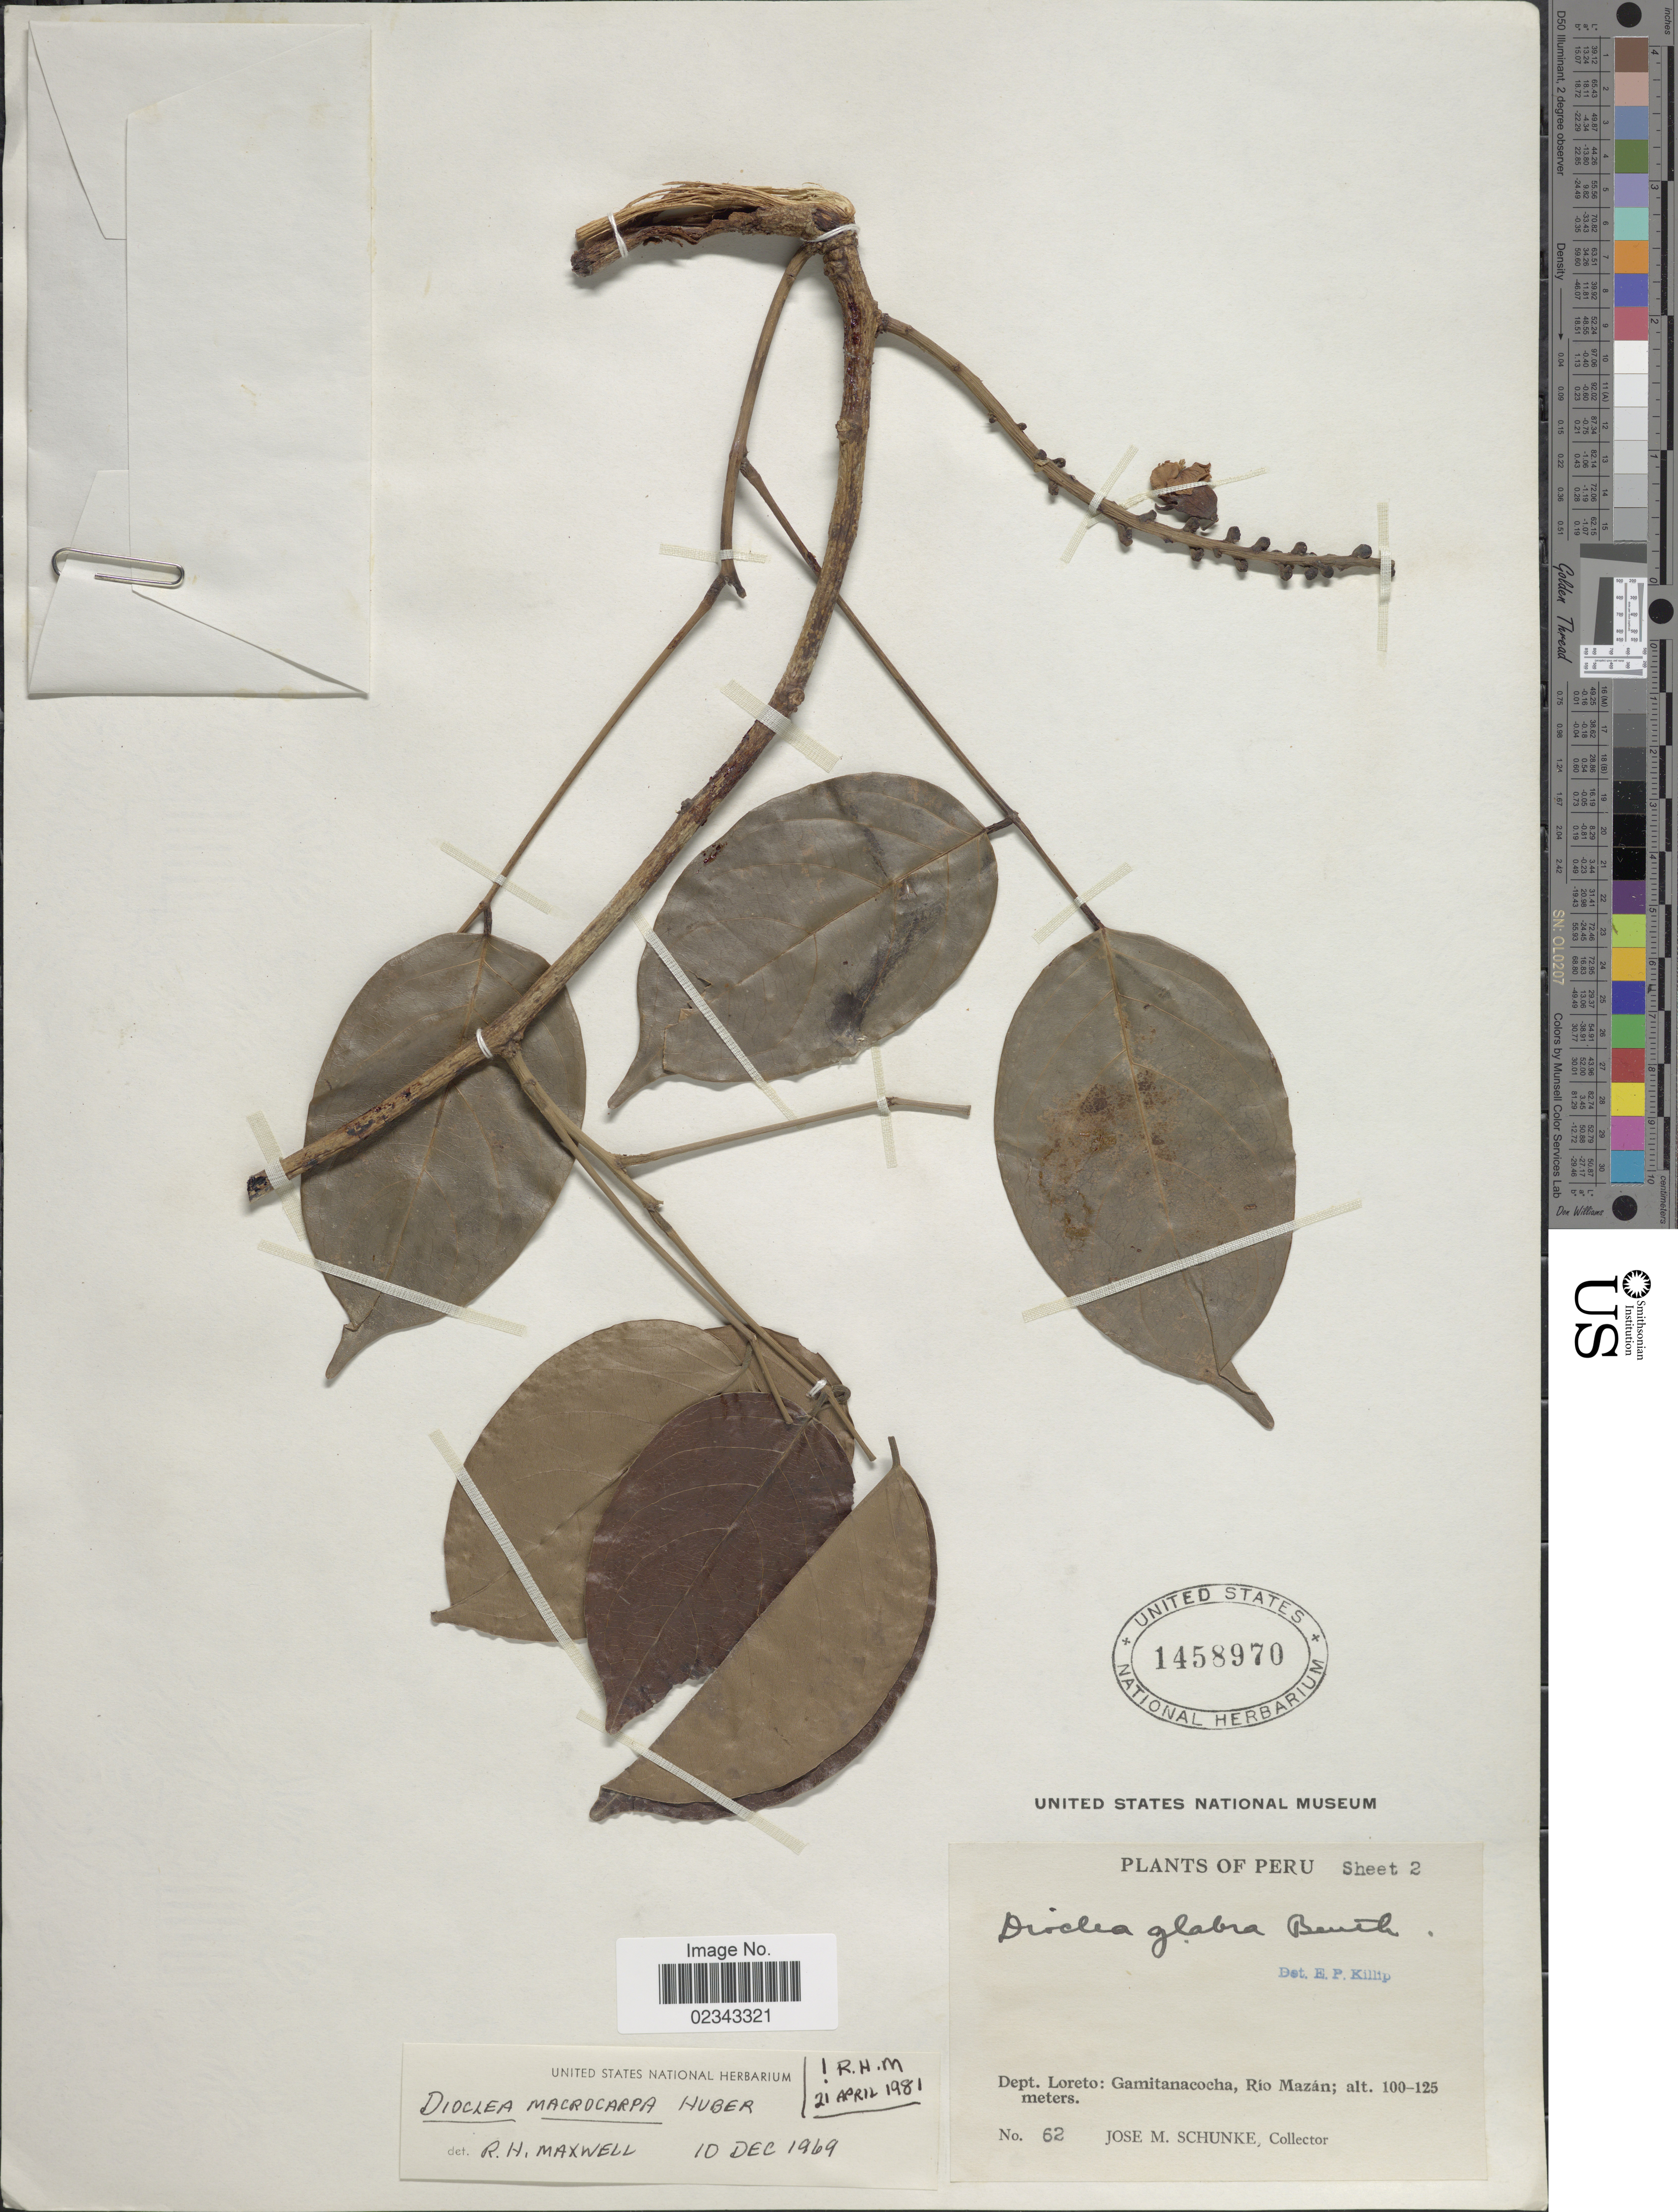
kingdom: Plantae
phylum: Tracheophyta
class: Magnoliopsida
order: Fabales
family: Fabaceae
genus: Macropsychanthus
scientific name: Macropsychanthus macrocarpus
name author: (Huber) L.P. Queiroz & Snak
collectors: J. M. Schunke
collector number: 62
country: Peru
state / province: Loreto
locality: Dept. Loreto: Gamatanacocha, Río Mazán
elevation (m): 100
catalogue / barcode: US 1458970